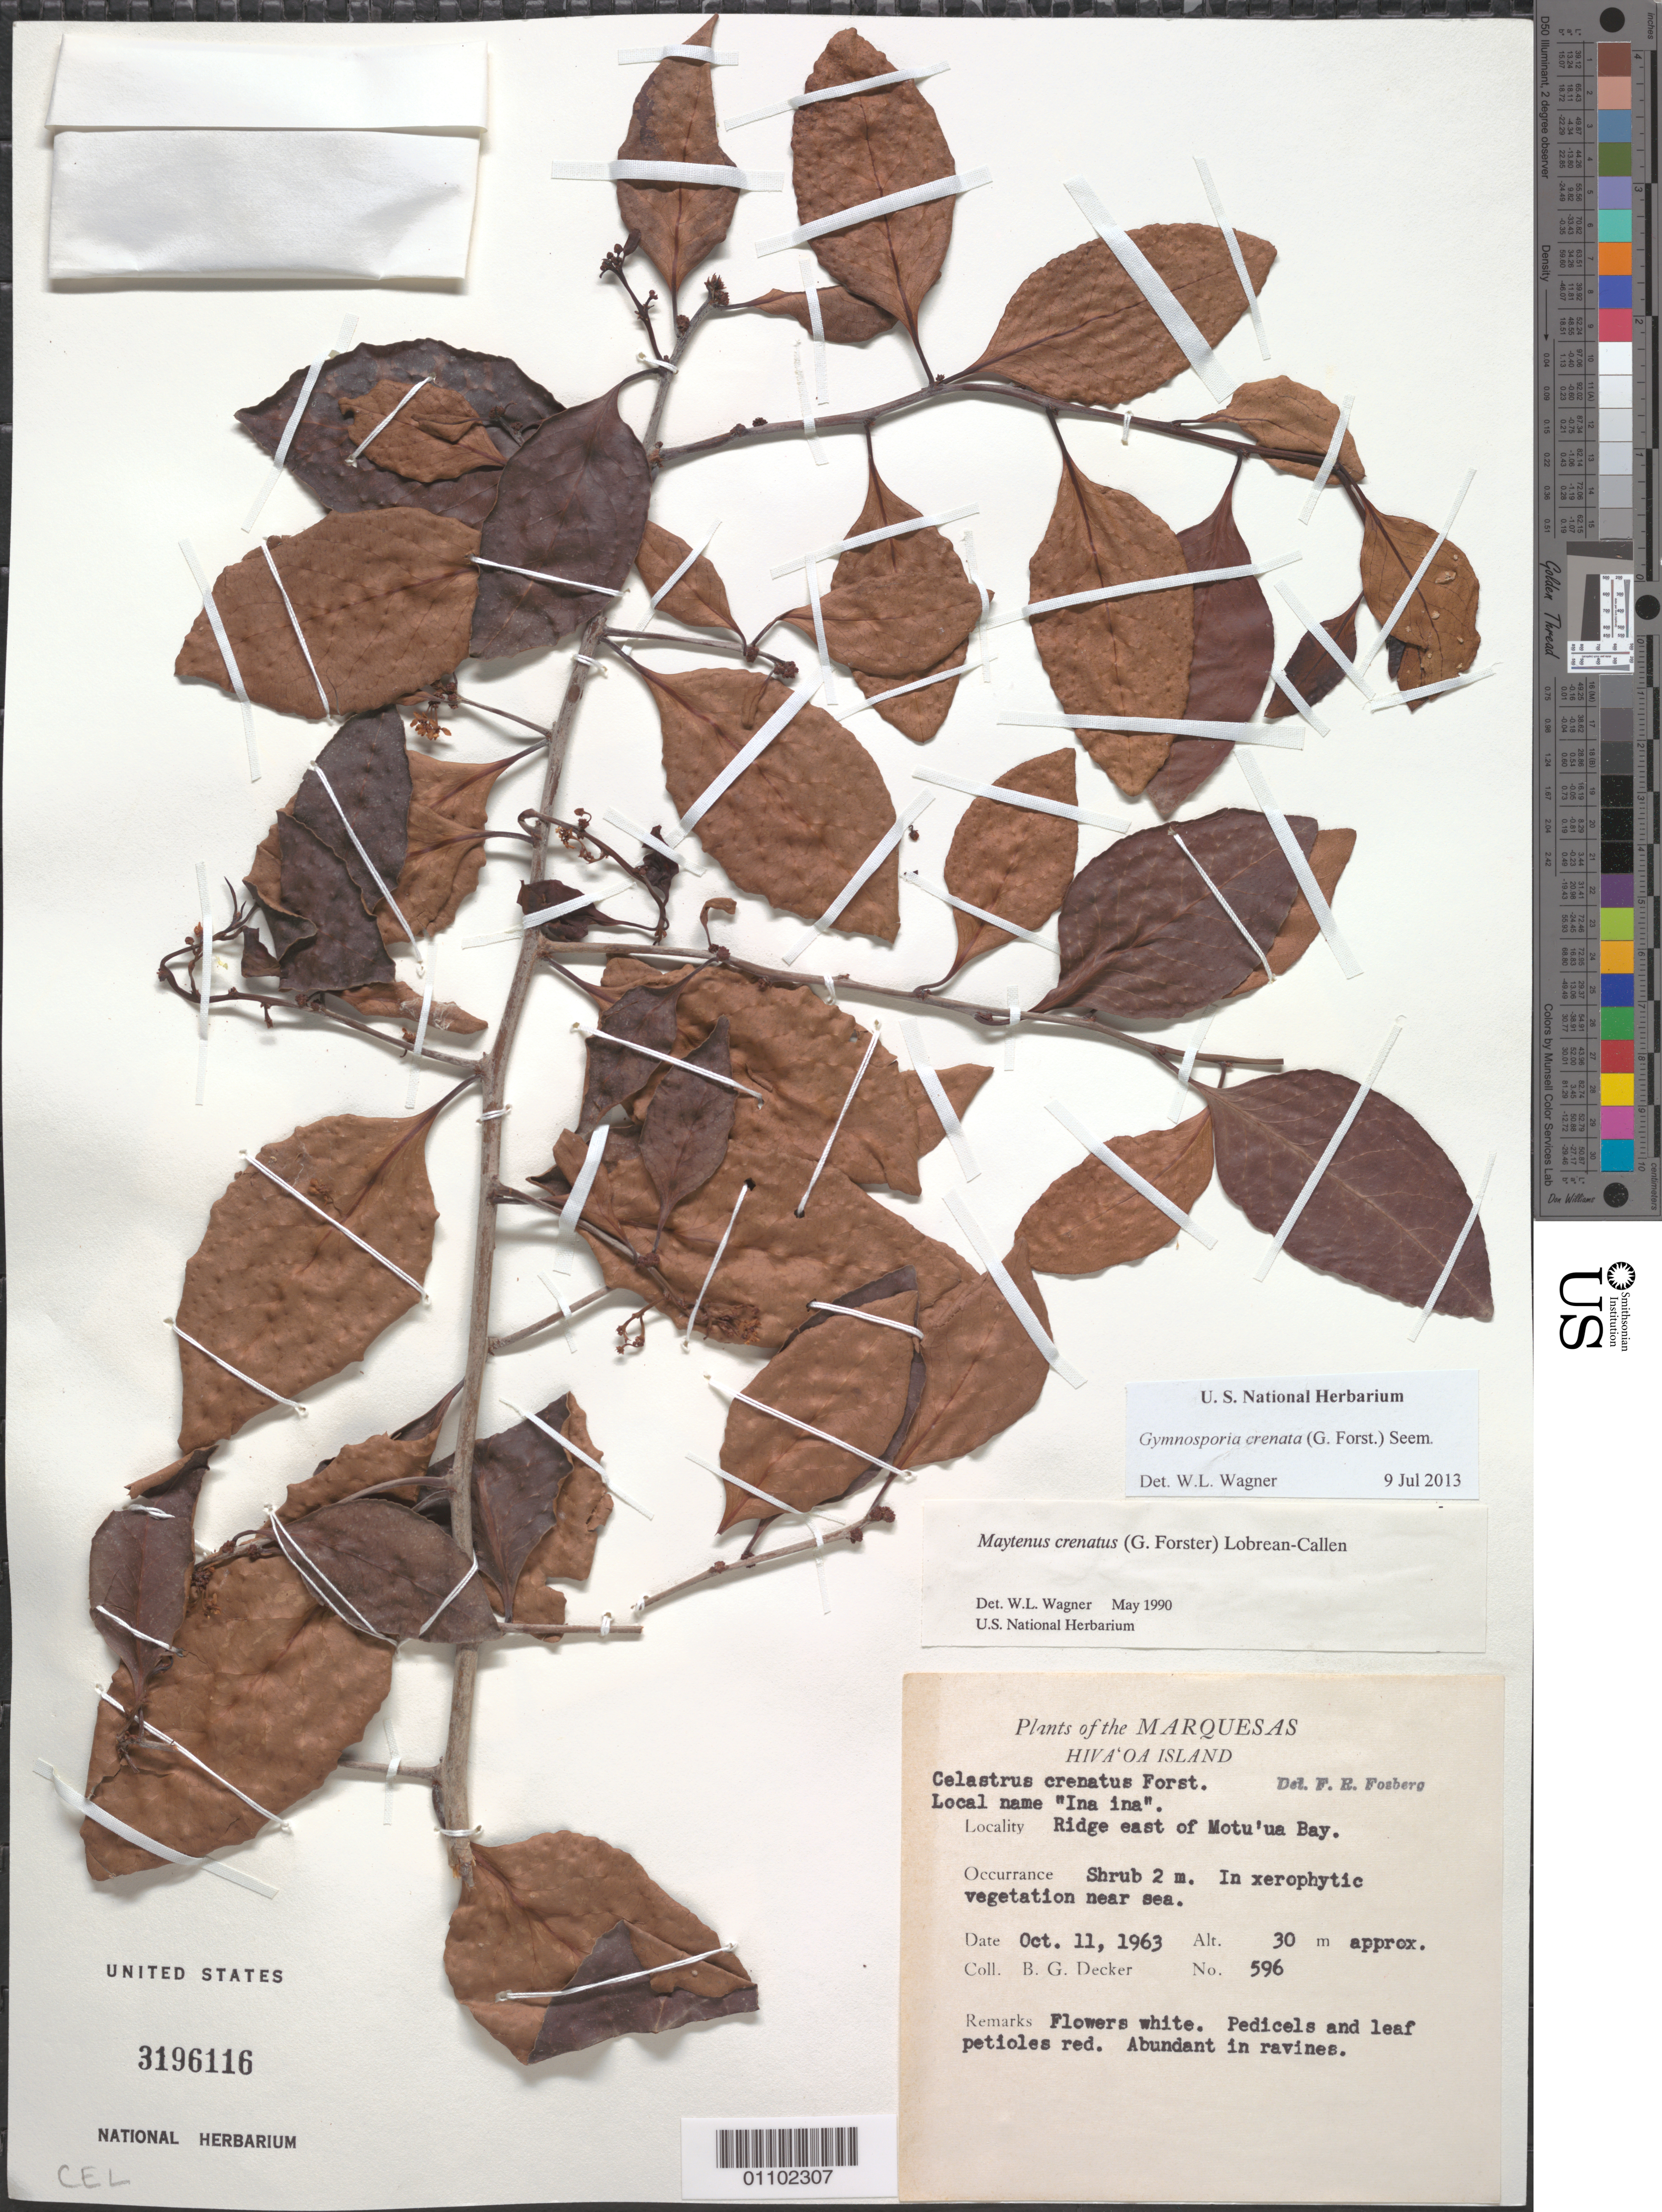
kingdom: Plantae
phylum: Tracheophyta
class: Magnoliopsida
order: Celastrales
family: Celastraceae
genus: Gymnosporia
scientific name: Gymnosporia crenata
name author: (G. Forst.) Seem.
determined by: Wagner, W. L., (BOT), Smithsonian Institution - National Museum of Natural History (UNITED STATES)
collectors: B. G. Decker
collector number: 596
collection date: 1963-10-11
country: French Polynesia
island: Hiva Oa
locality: ridge E of Motu'ua Bay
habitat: In xerophytic vegetation near sea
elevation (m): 30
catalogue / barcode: US 3196116